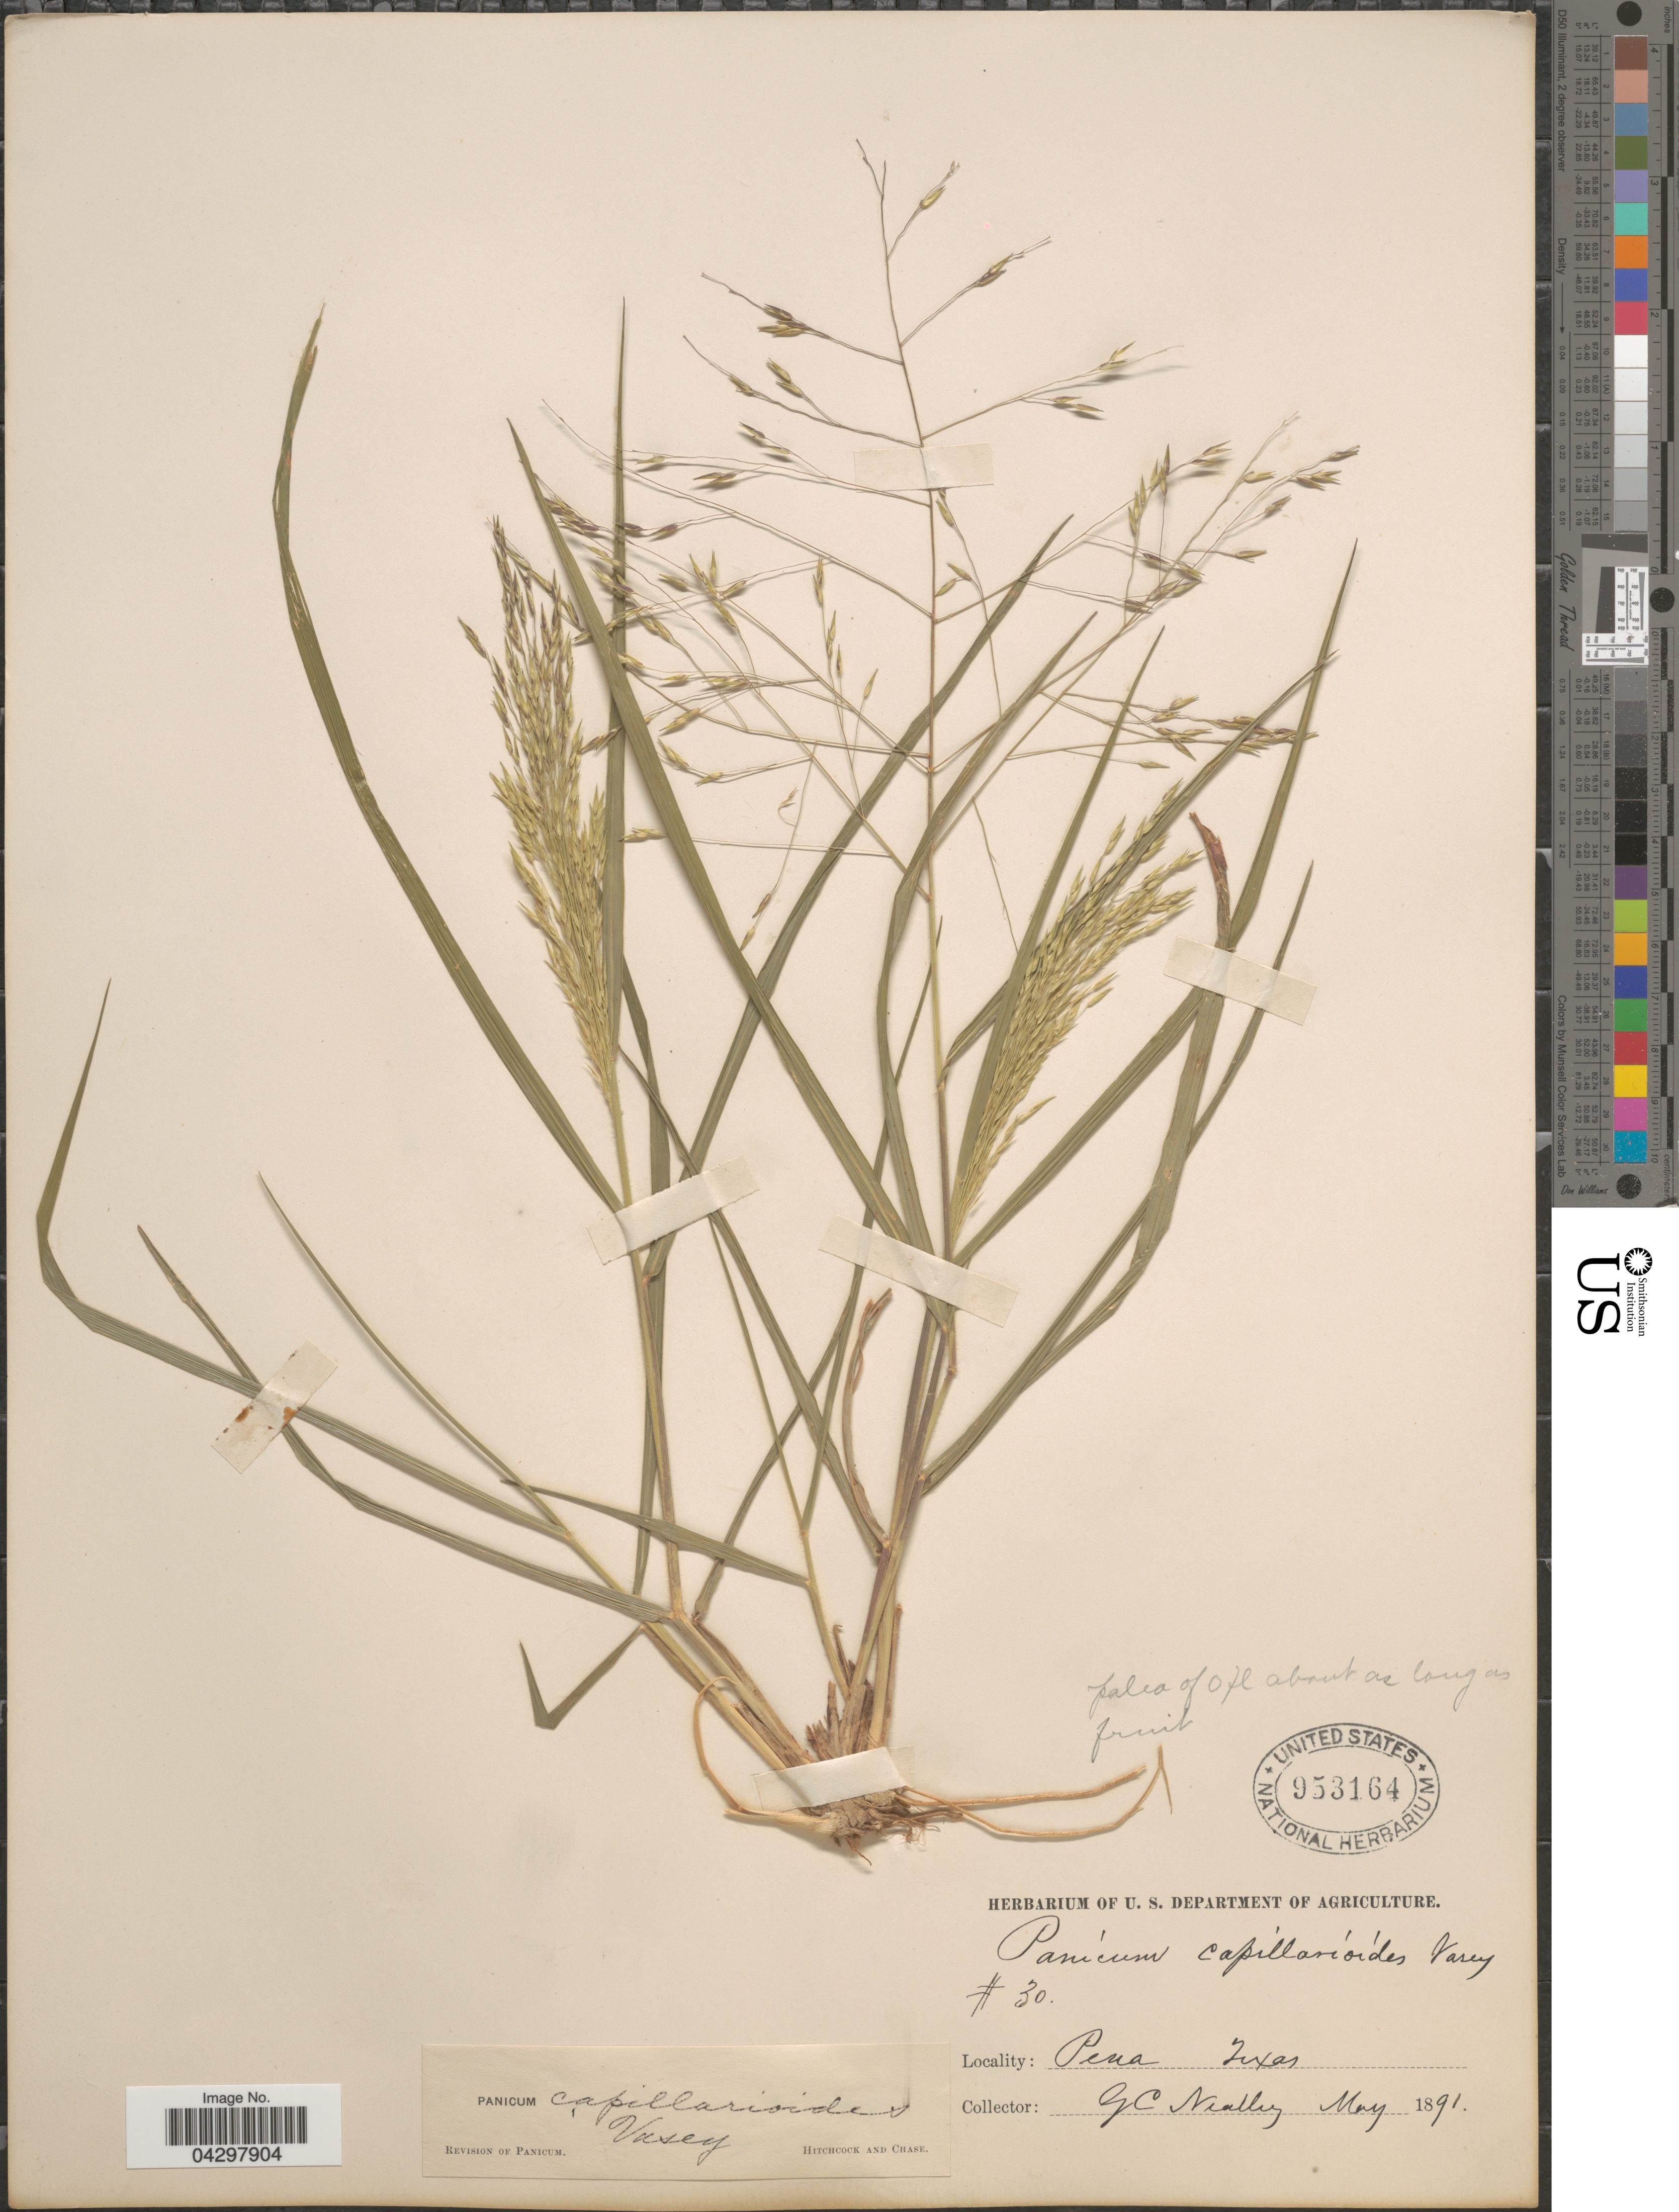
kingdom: Plantae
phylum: Tracheophyta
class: Liliopsida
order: Poales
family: Poaceae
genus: Panicum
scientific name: Panicum capillarioides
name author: Vasey in J.M. Coult.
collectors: G. C. Nealley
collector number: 30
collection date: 1891-05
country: United States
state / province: Texas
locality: Pena.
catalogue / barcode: US 953164